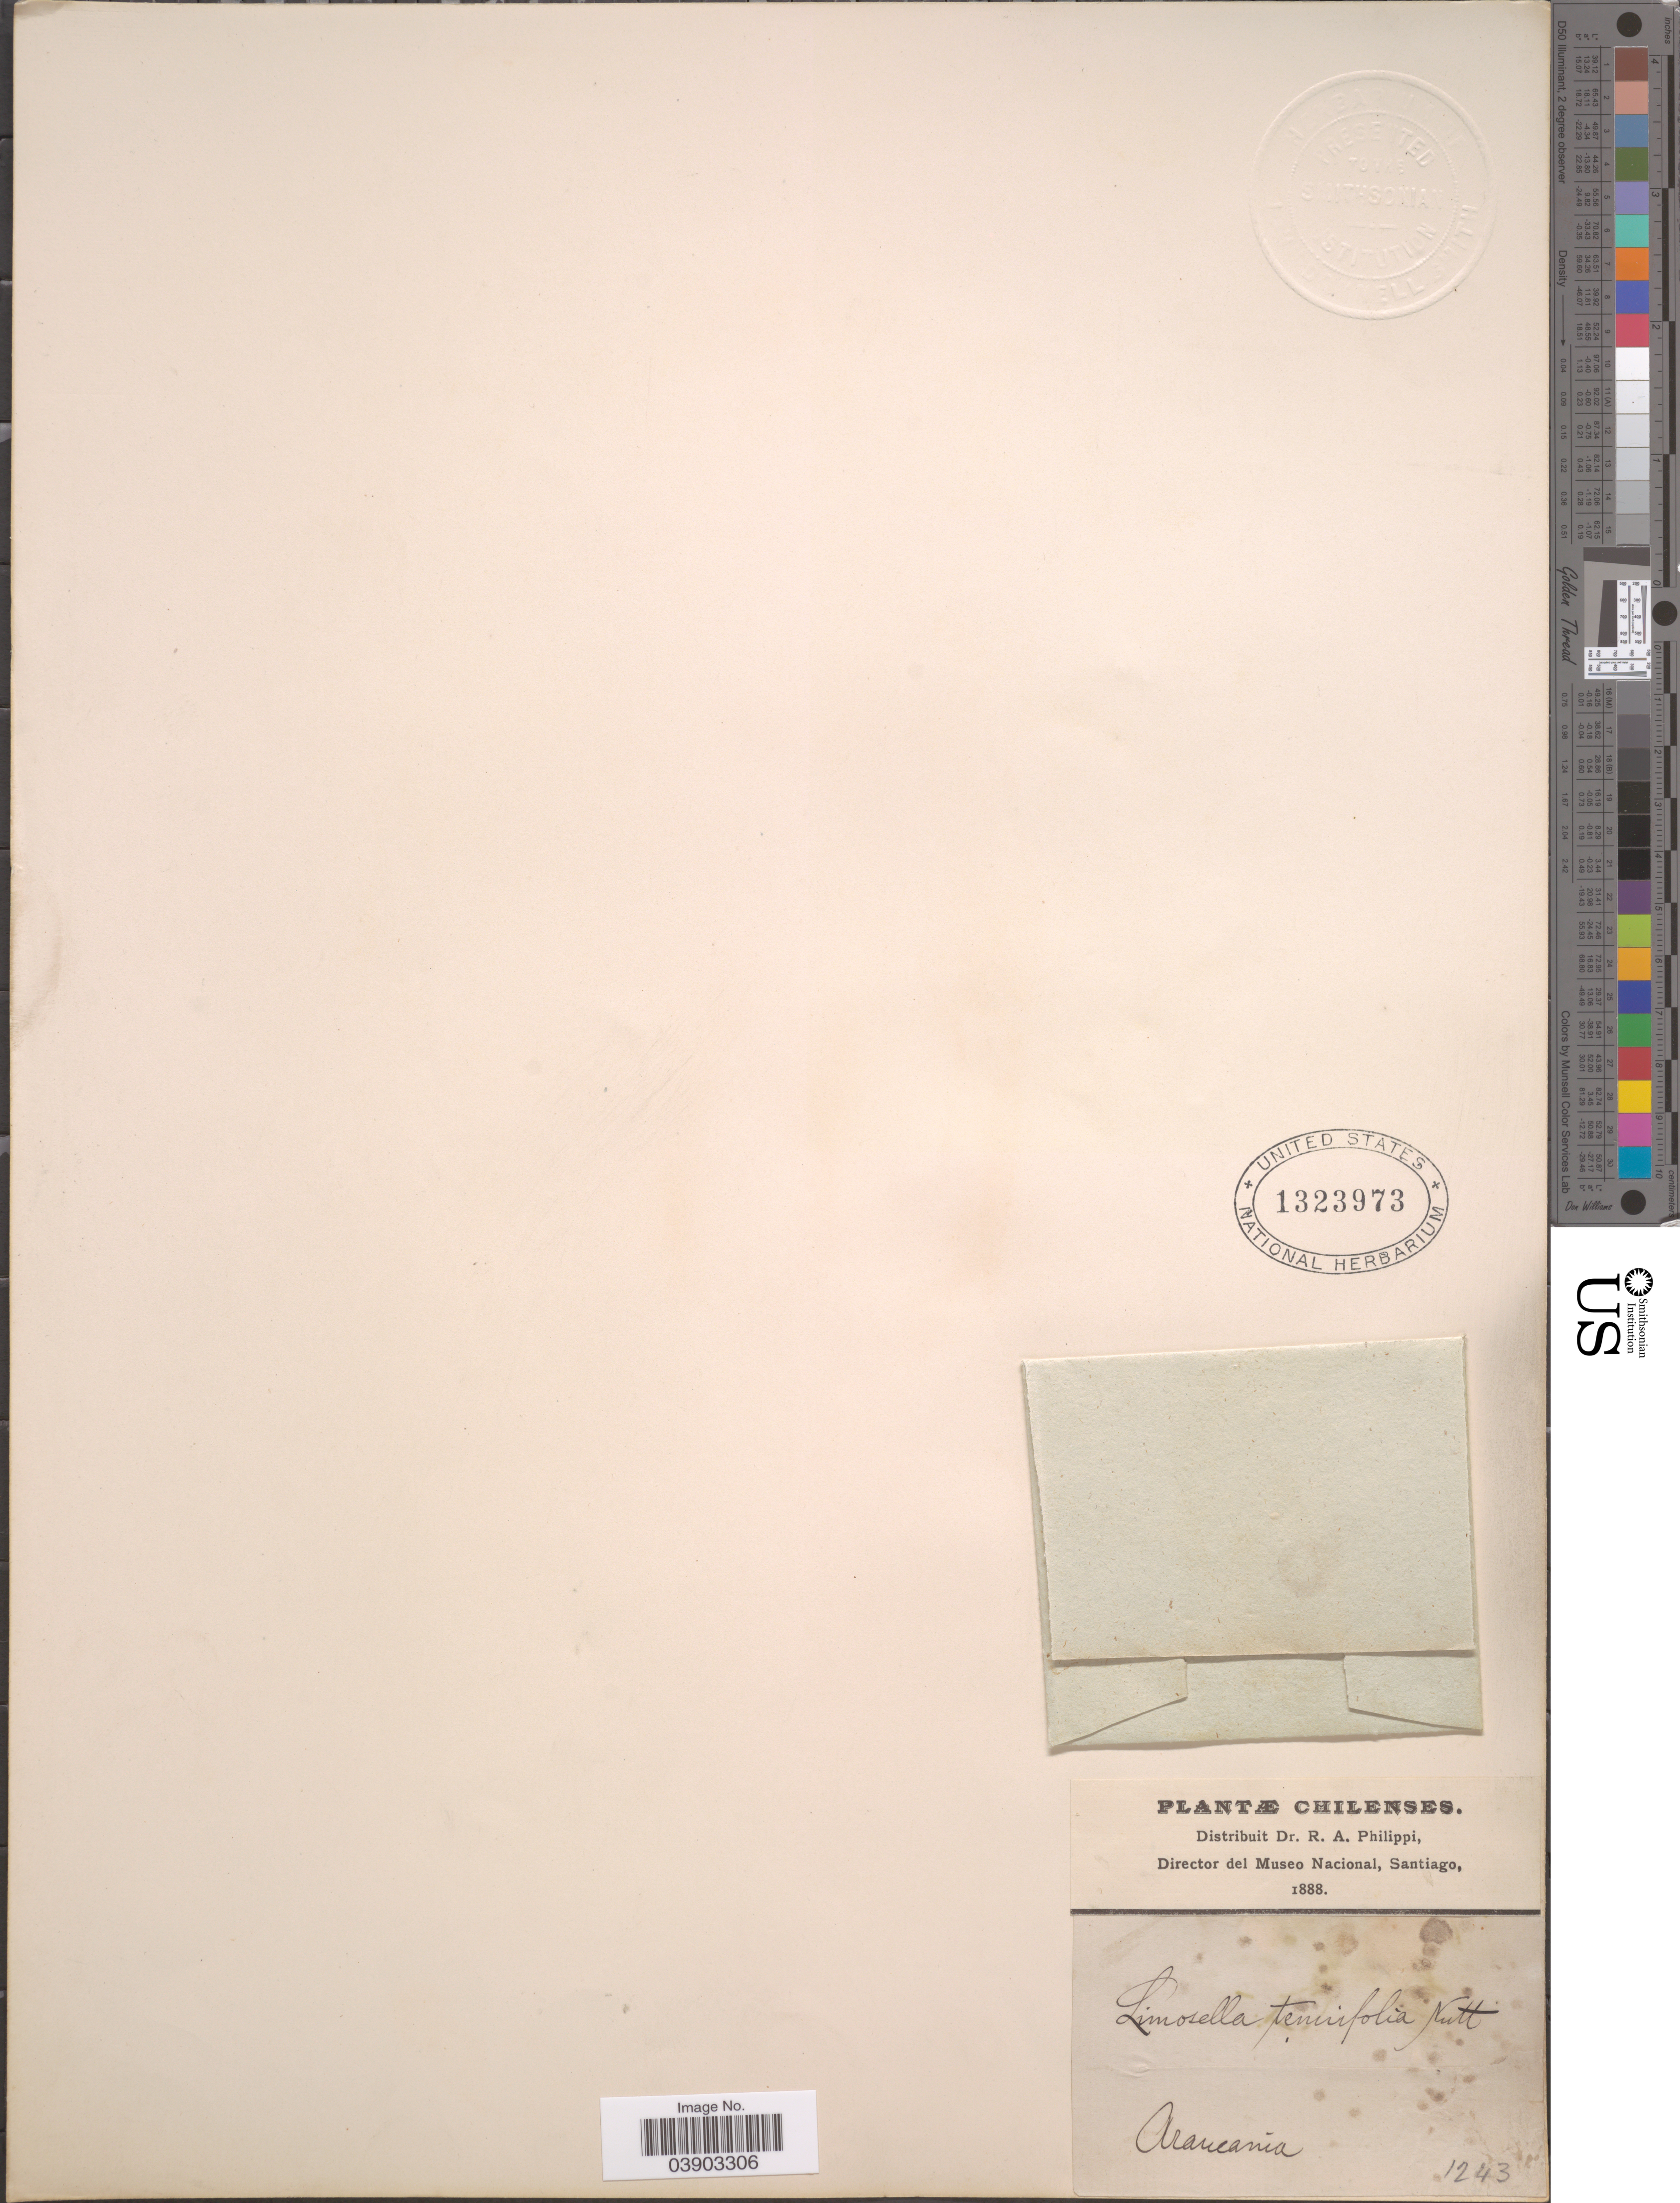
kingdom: Plantae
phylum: Tracheophyta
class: Magnoliopsida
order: Lamiales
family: Scrophulariaceae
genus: Limosella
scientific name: Limosella tenuifolia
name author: Wolf ex Hoffm.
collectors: ex. herb. R.A. Philippi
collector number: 1243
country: Chile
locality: Arancania.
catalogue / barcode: US 1323973